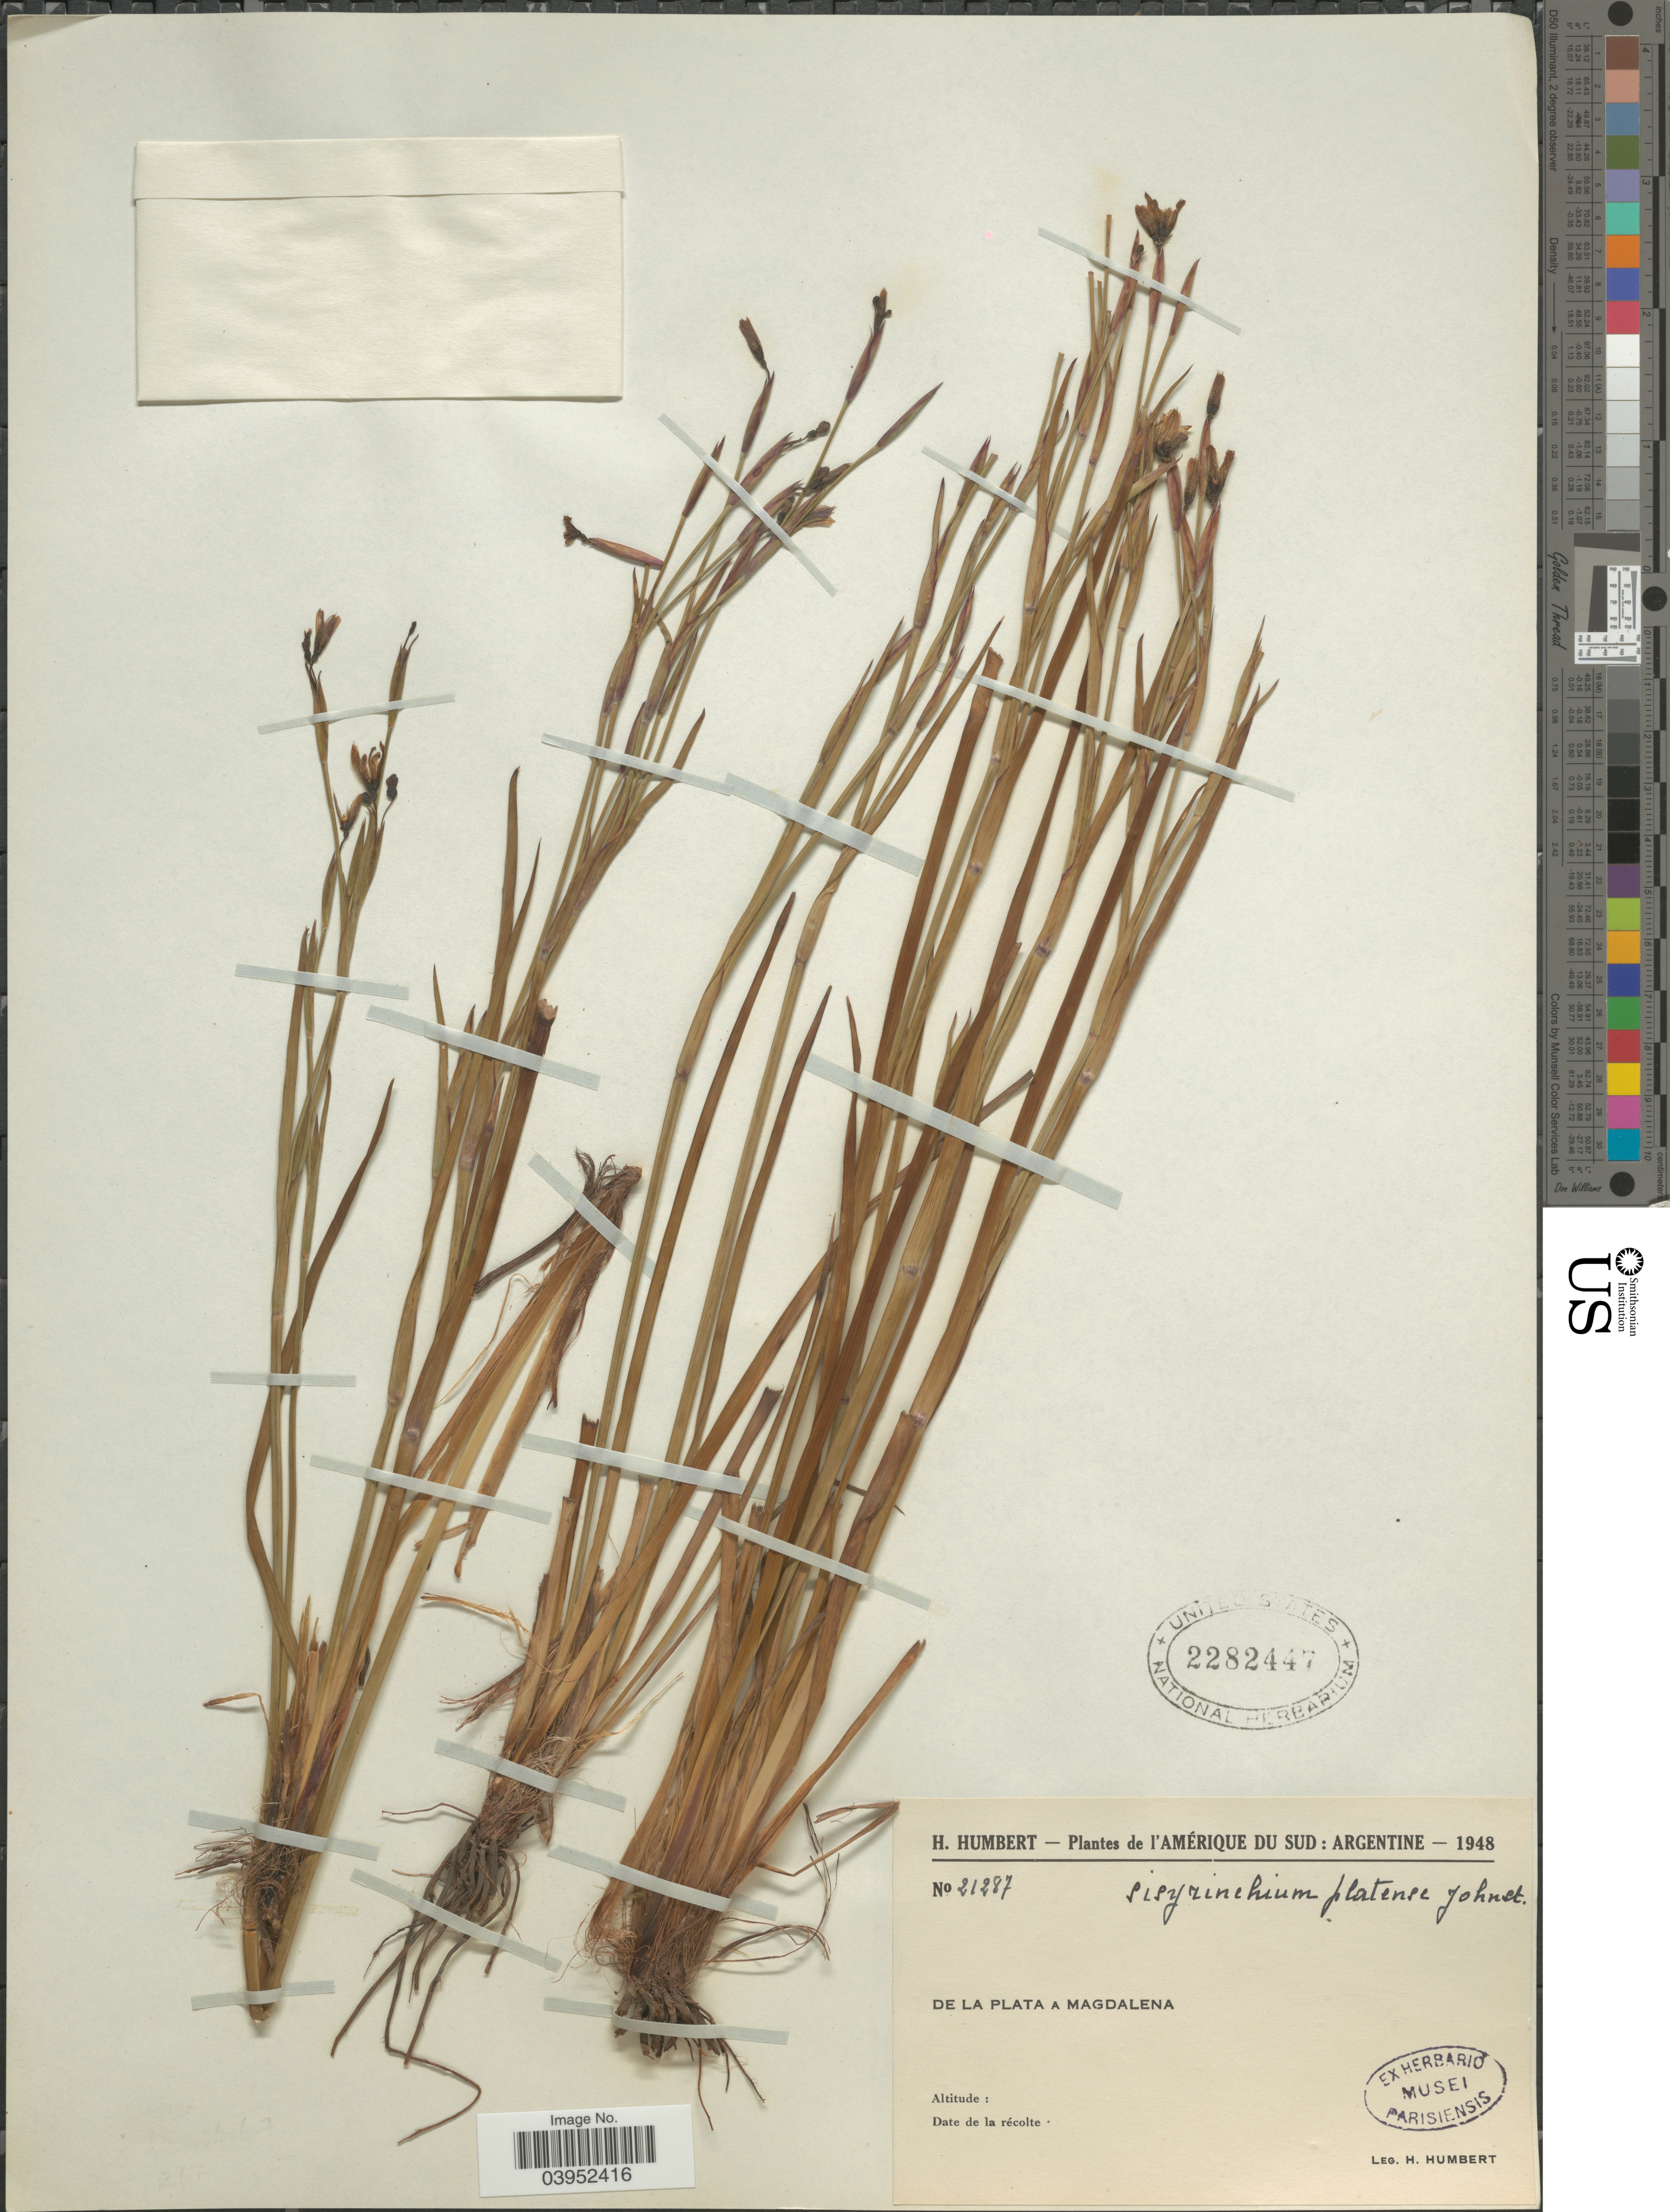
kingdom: Plantae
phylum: Tracheophyta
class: Liliopsida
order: Asparagales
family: Iridaceae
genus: Sisyrinchium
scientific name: Sisyrinchium platense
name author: I.M. Johnst.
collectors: H. Humbert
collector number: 21287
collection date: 1948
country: Argentina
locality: L'Amérique du Sud. De la Plata a Magdalena.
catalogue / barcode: US 2282447